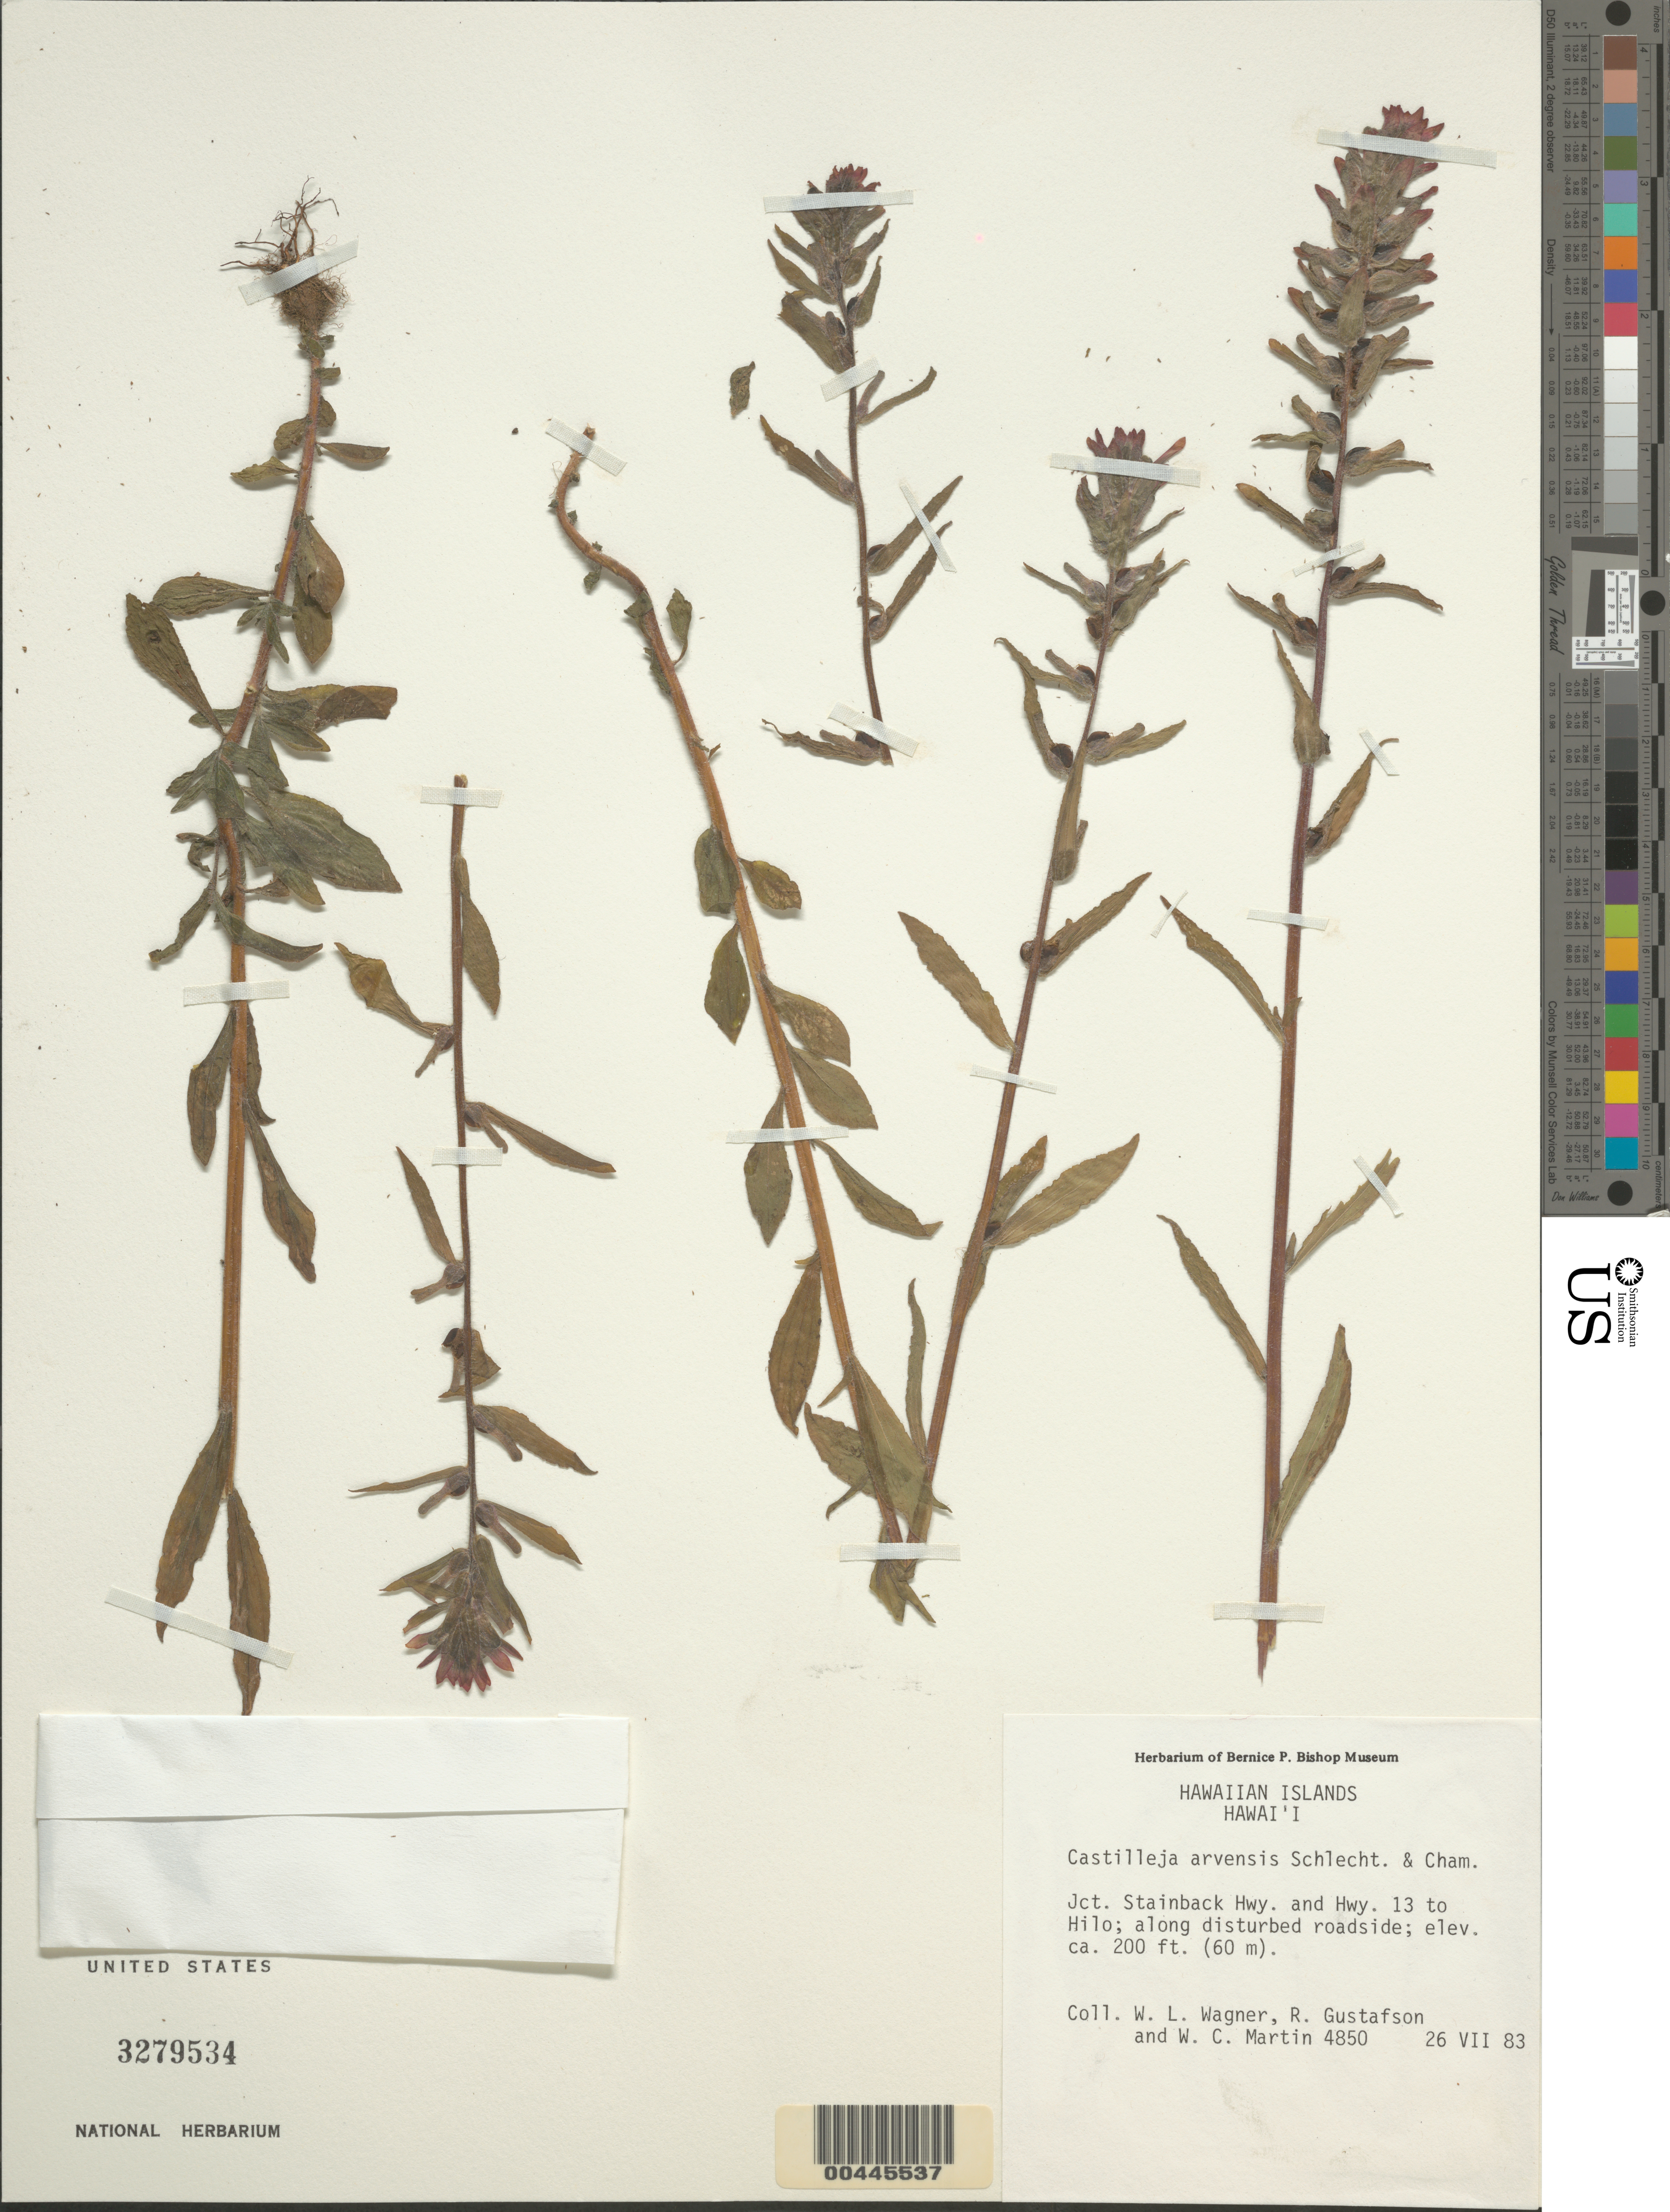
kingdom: Plantae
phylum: Tracheophyta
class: Magnoliopsida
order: Lamiales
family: Orobanchaceae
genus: Castilleja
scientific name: Castilleja arvensis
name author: Schltdl. & Cham.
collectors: W. L. Wagner, R. Gustafson & W. C. Martin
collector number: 4850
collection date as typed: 26 Jul 1983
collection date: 1983-07-26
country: United States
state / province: Hawaii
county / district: Hawaii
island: Hawaii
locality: Jct. Stainback Hwy. and Hwy. 13 to Hilo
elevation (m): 60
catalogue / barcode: US 3279534